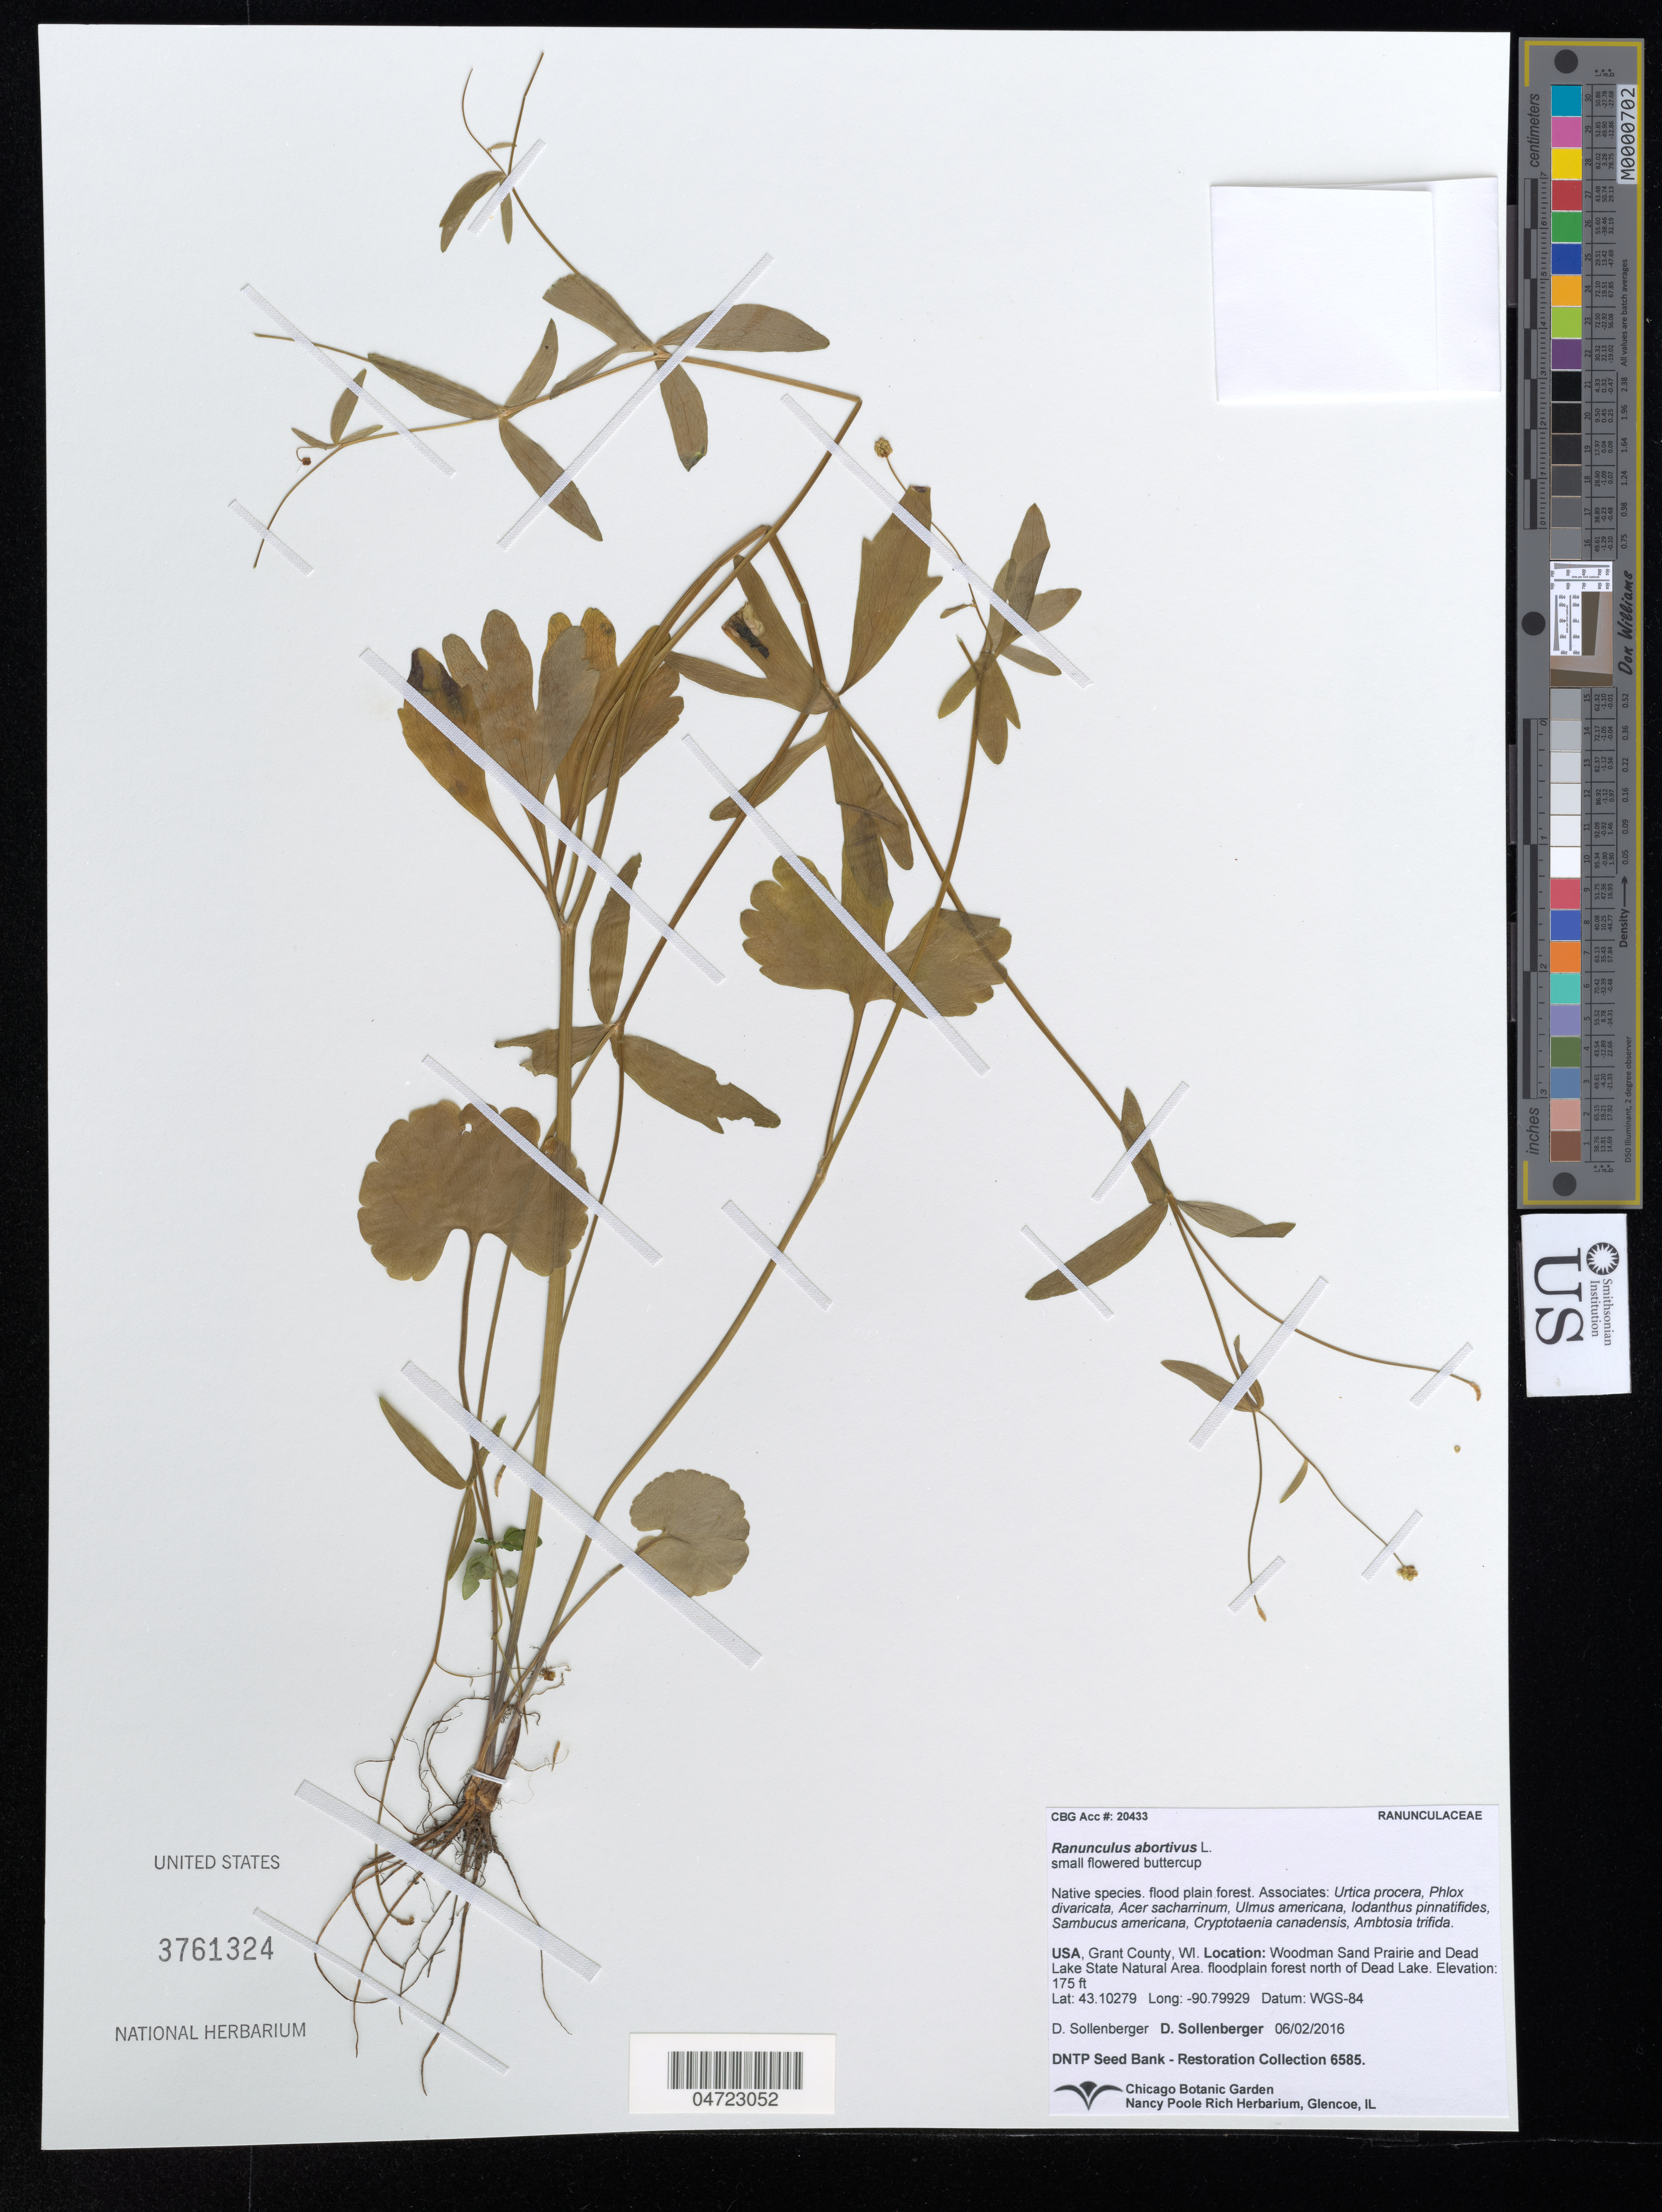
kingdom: Plantae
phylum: Tracheophyta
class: Magnoliopsida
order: Ranunculales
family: Ranunculaceae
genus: Ranunculus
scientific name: Ranunculus abortivus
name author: L.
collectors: D. Sollenberger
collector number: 20433?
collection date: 2016-06-02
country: United States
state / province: Wisconsin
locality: Grant County, WI. Woodman Sand Prairie and Dead Lake State Natural Area. Floodplain forest north of Dead Lake. Datum: WGS-84.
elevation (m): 53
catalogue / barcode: US 3761324